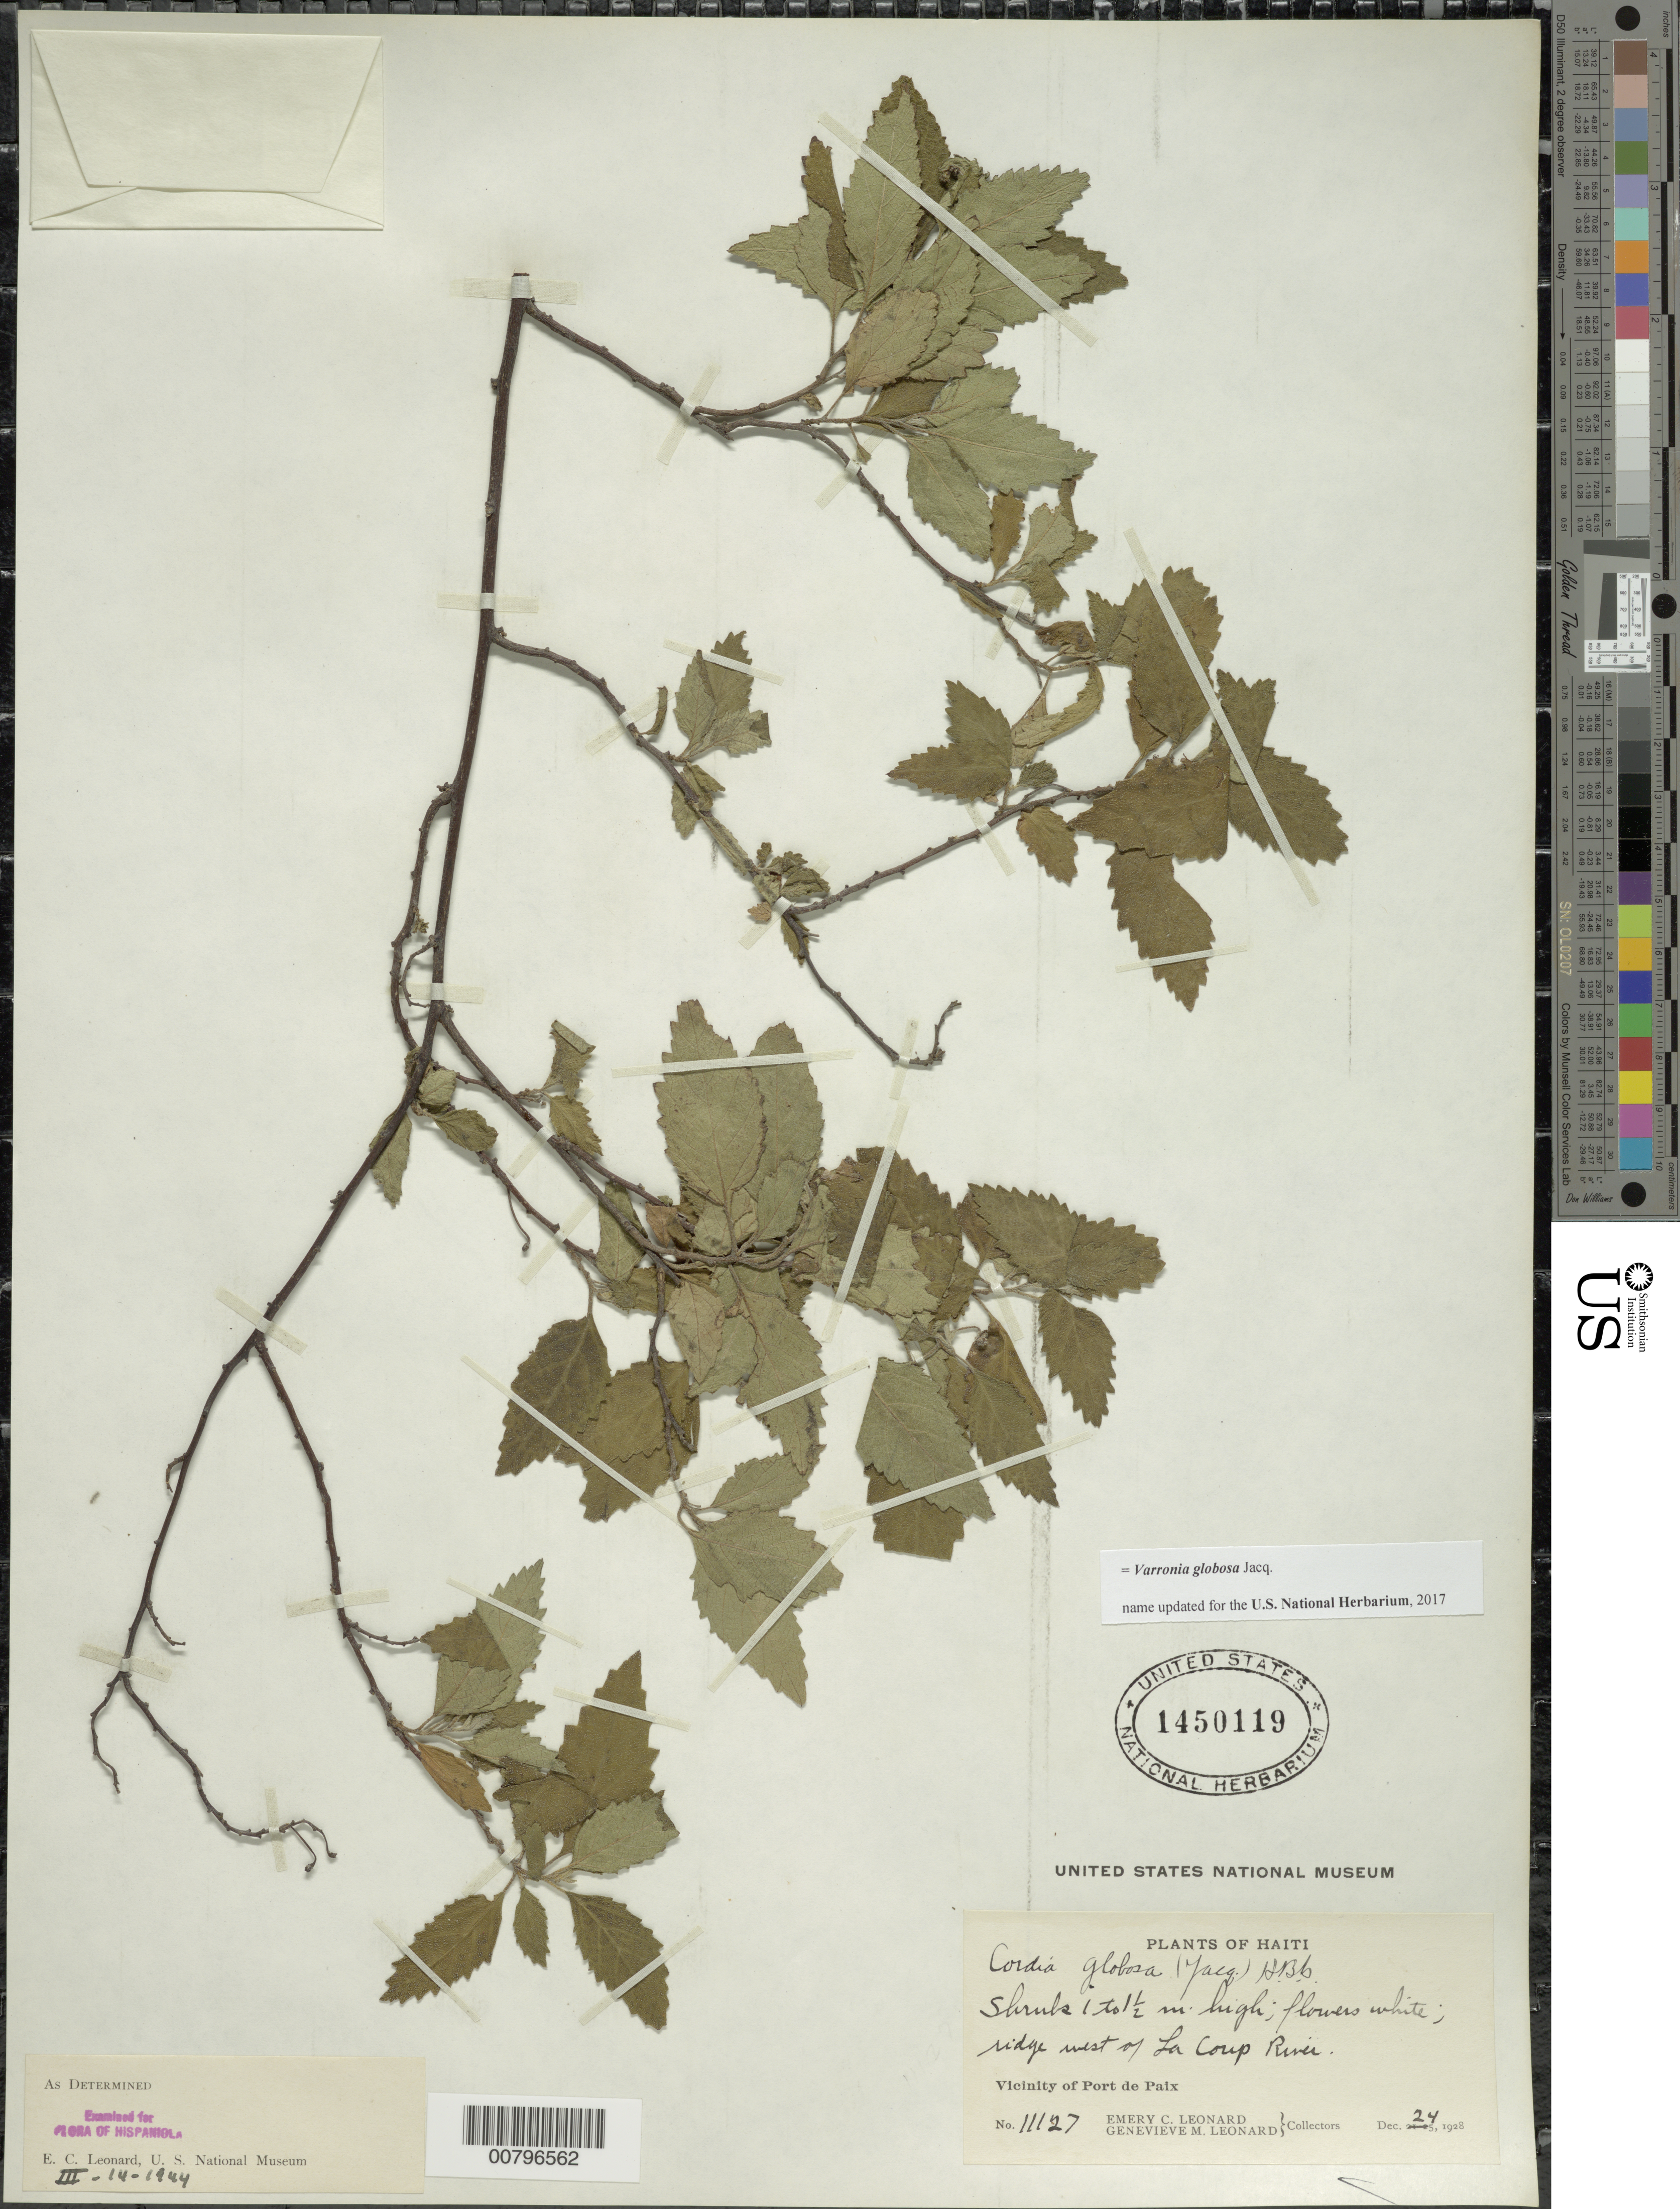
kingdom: Plantae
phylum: Tracheophyta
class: Magnoliopsida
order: Boraginales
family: Cordiaceae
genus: Cordia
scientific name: Cordia globosa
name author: (Jacq.) Kunth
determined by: Leonard, Emery C., (US)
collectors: E. C. Leonard & G. M. Leonard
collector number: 11127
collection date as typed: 24 Dec 1928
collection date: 1928-12-24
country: Haiti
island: Hispaniola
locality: Vicinity of Port de Paix, ridge west of La Coup River.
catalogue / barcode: US 1450119